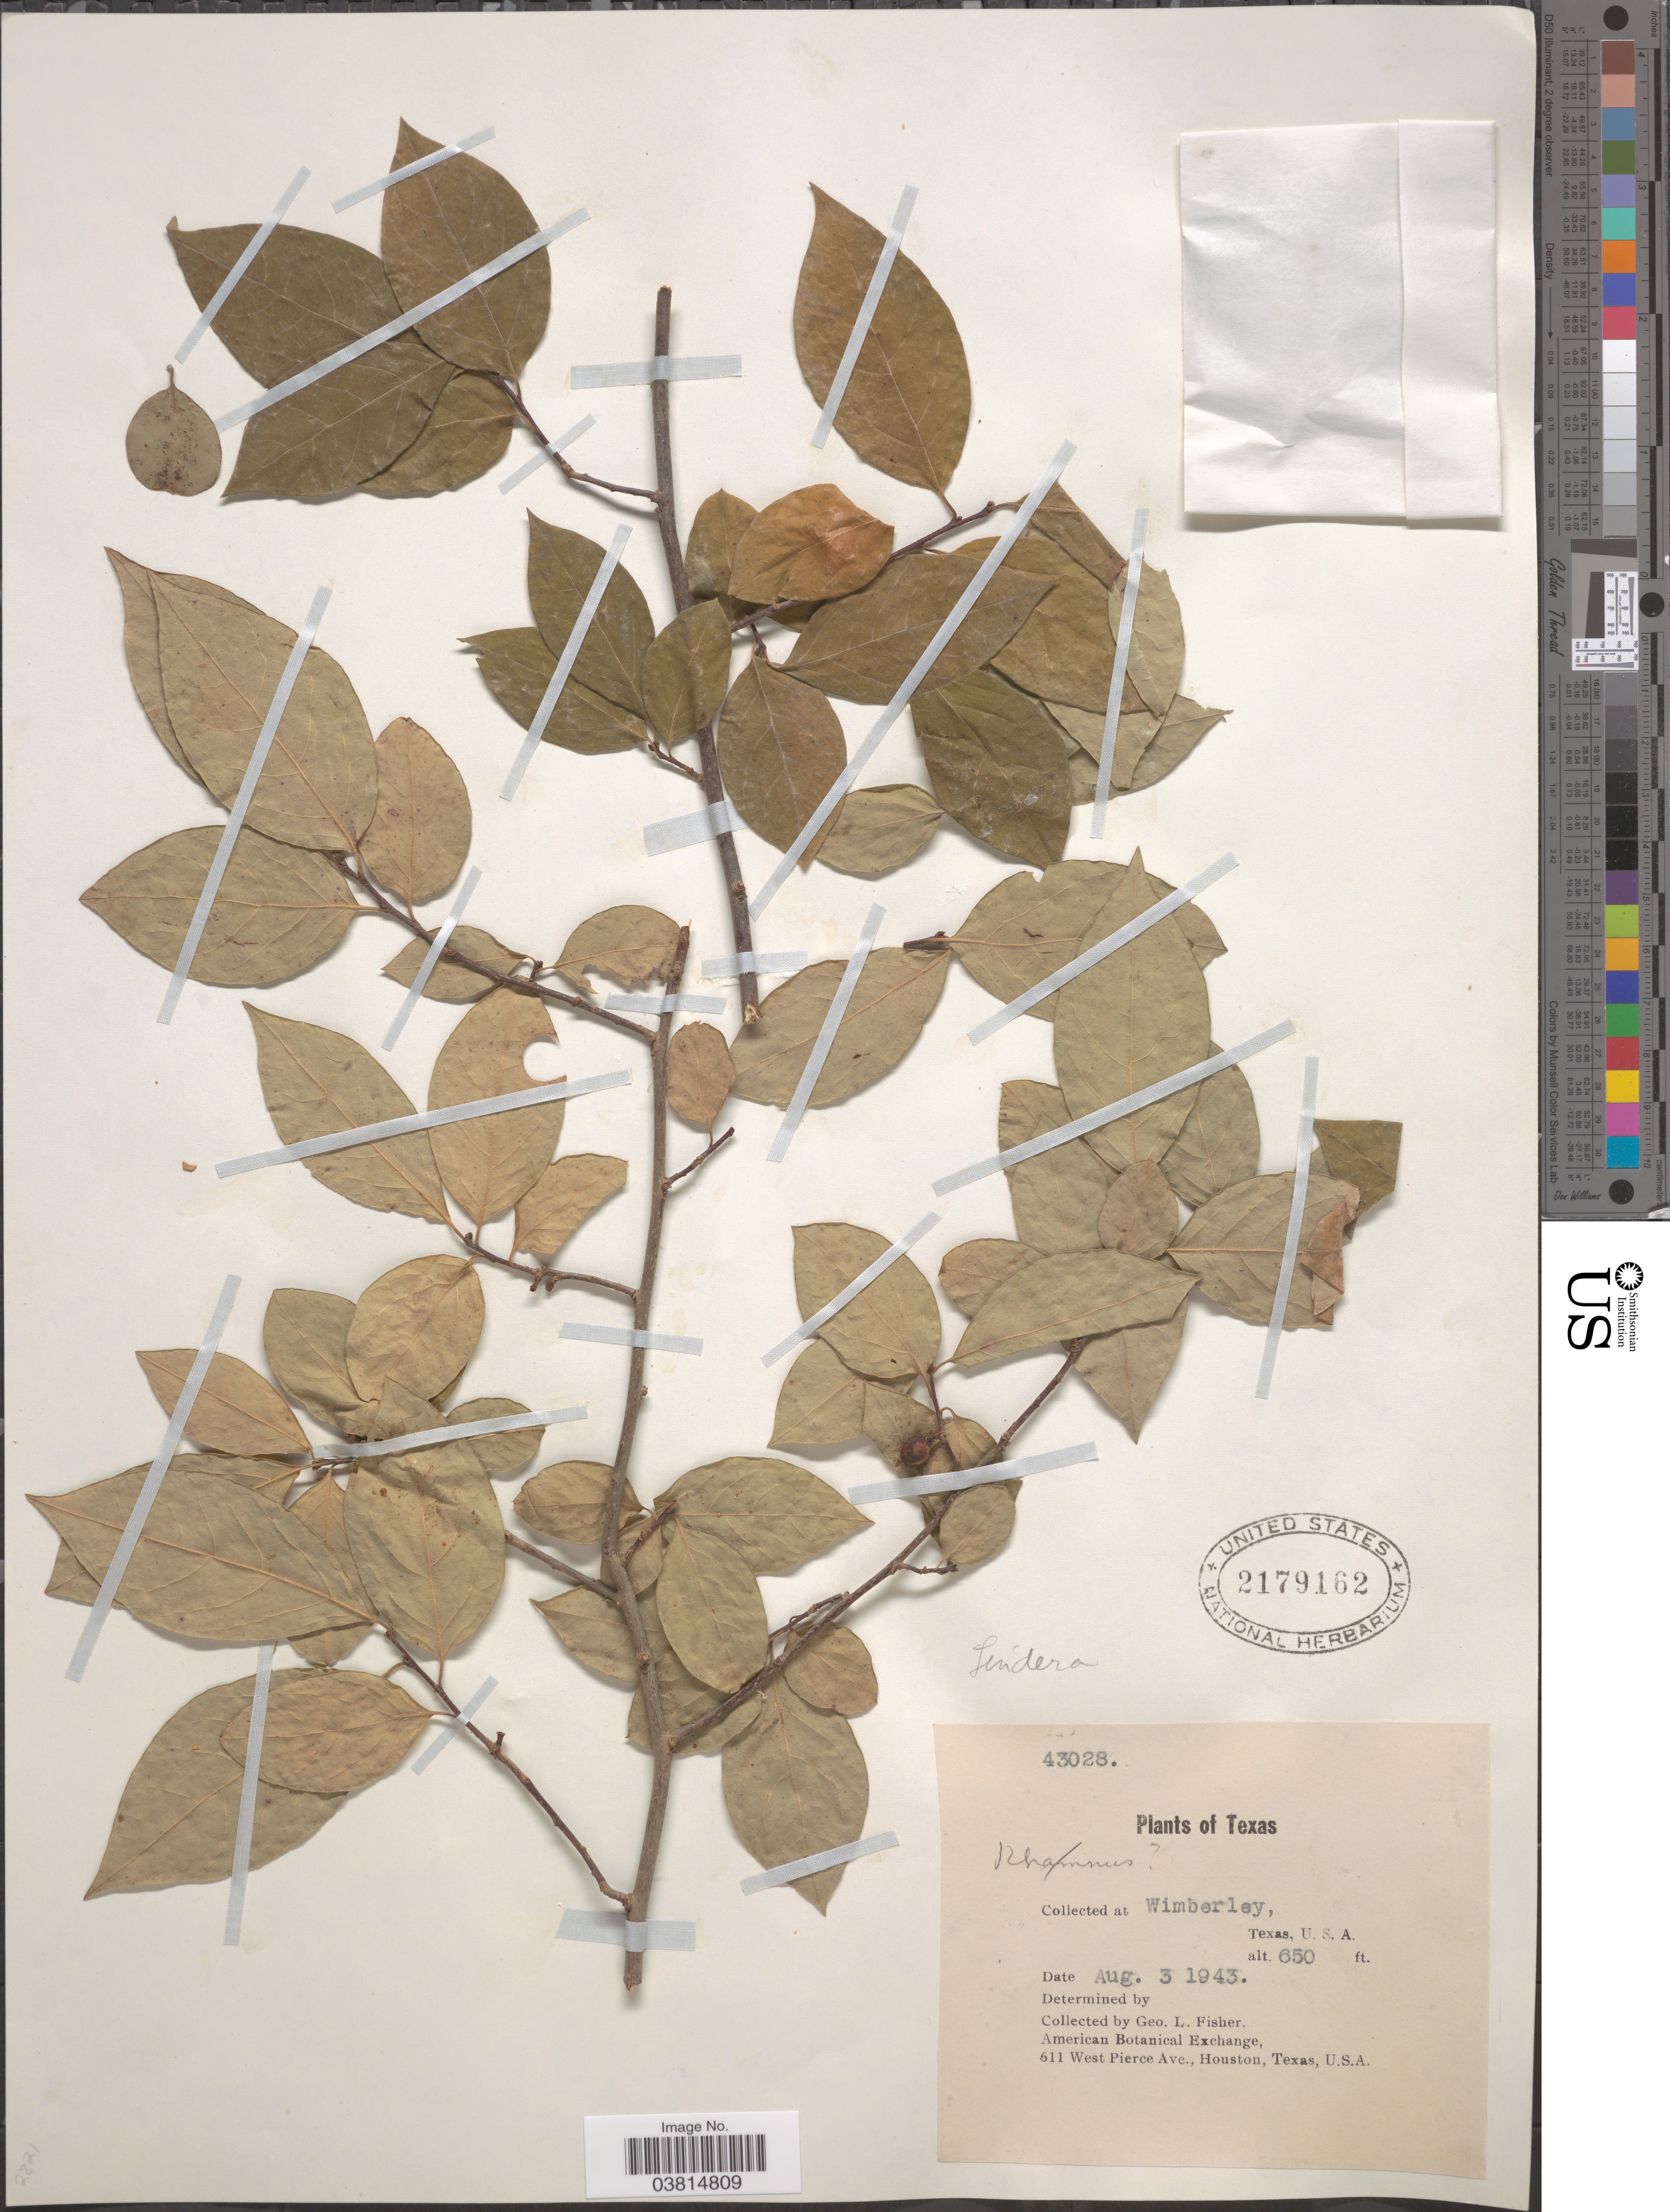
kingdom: Plantae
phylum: Tracheophyta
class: Magnoliopsida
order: Laurales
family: Lauraceae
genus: Lindera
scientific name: Lindera benzoin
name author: (L.) Blume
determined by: Strong, Mark T., (BOT), Smithsonian Institution - National Museum of Natural History (UNITED STATES)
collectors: G. L. Fisher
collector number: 43028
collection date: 1943-08-03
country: United States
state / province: Texas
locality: Wimberley.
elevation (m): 198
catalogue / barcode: US 2179162